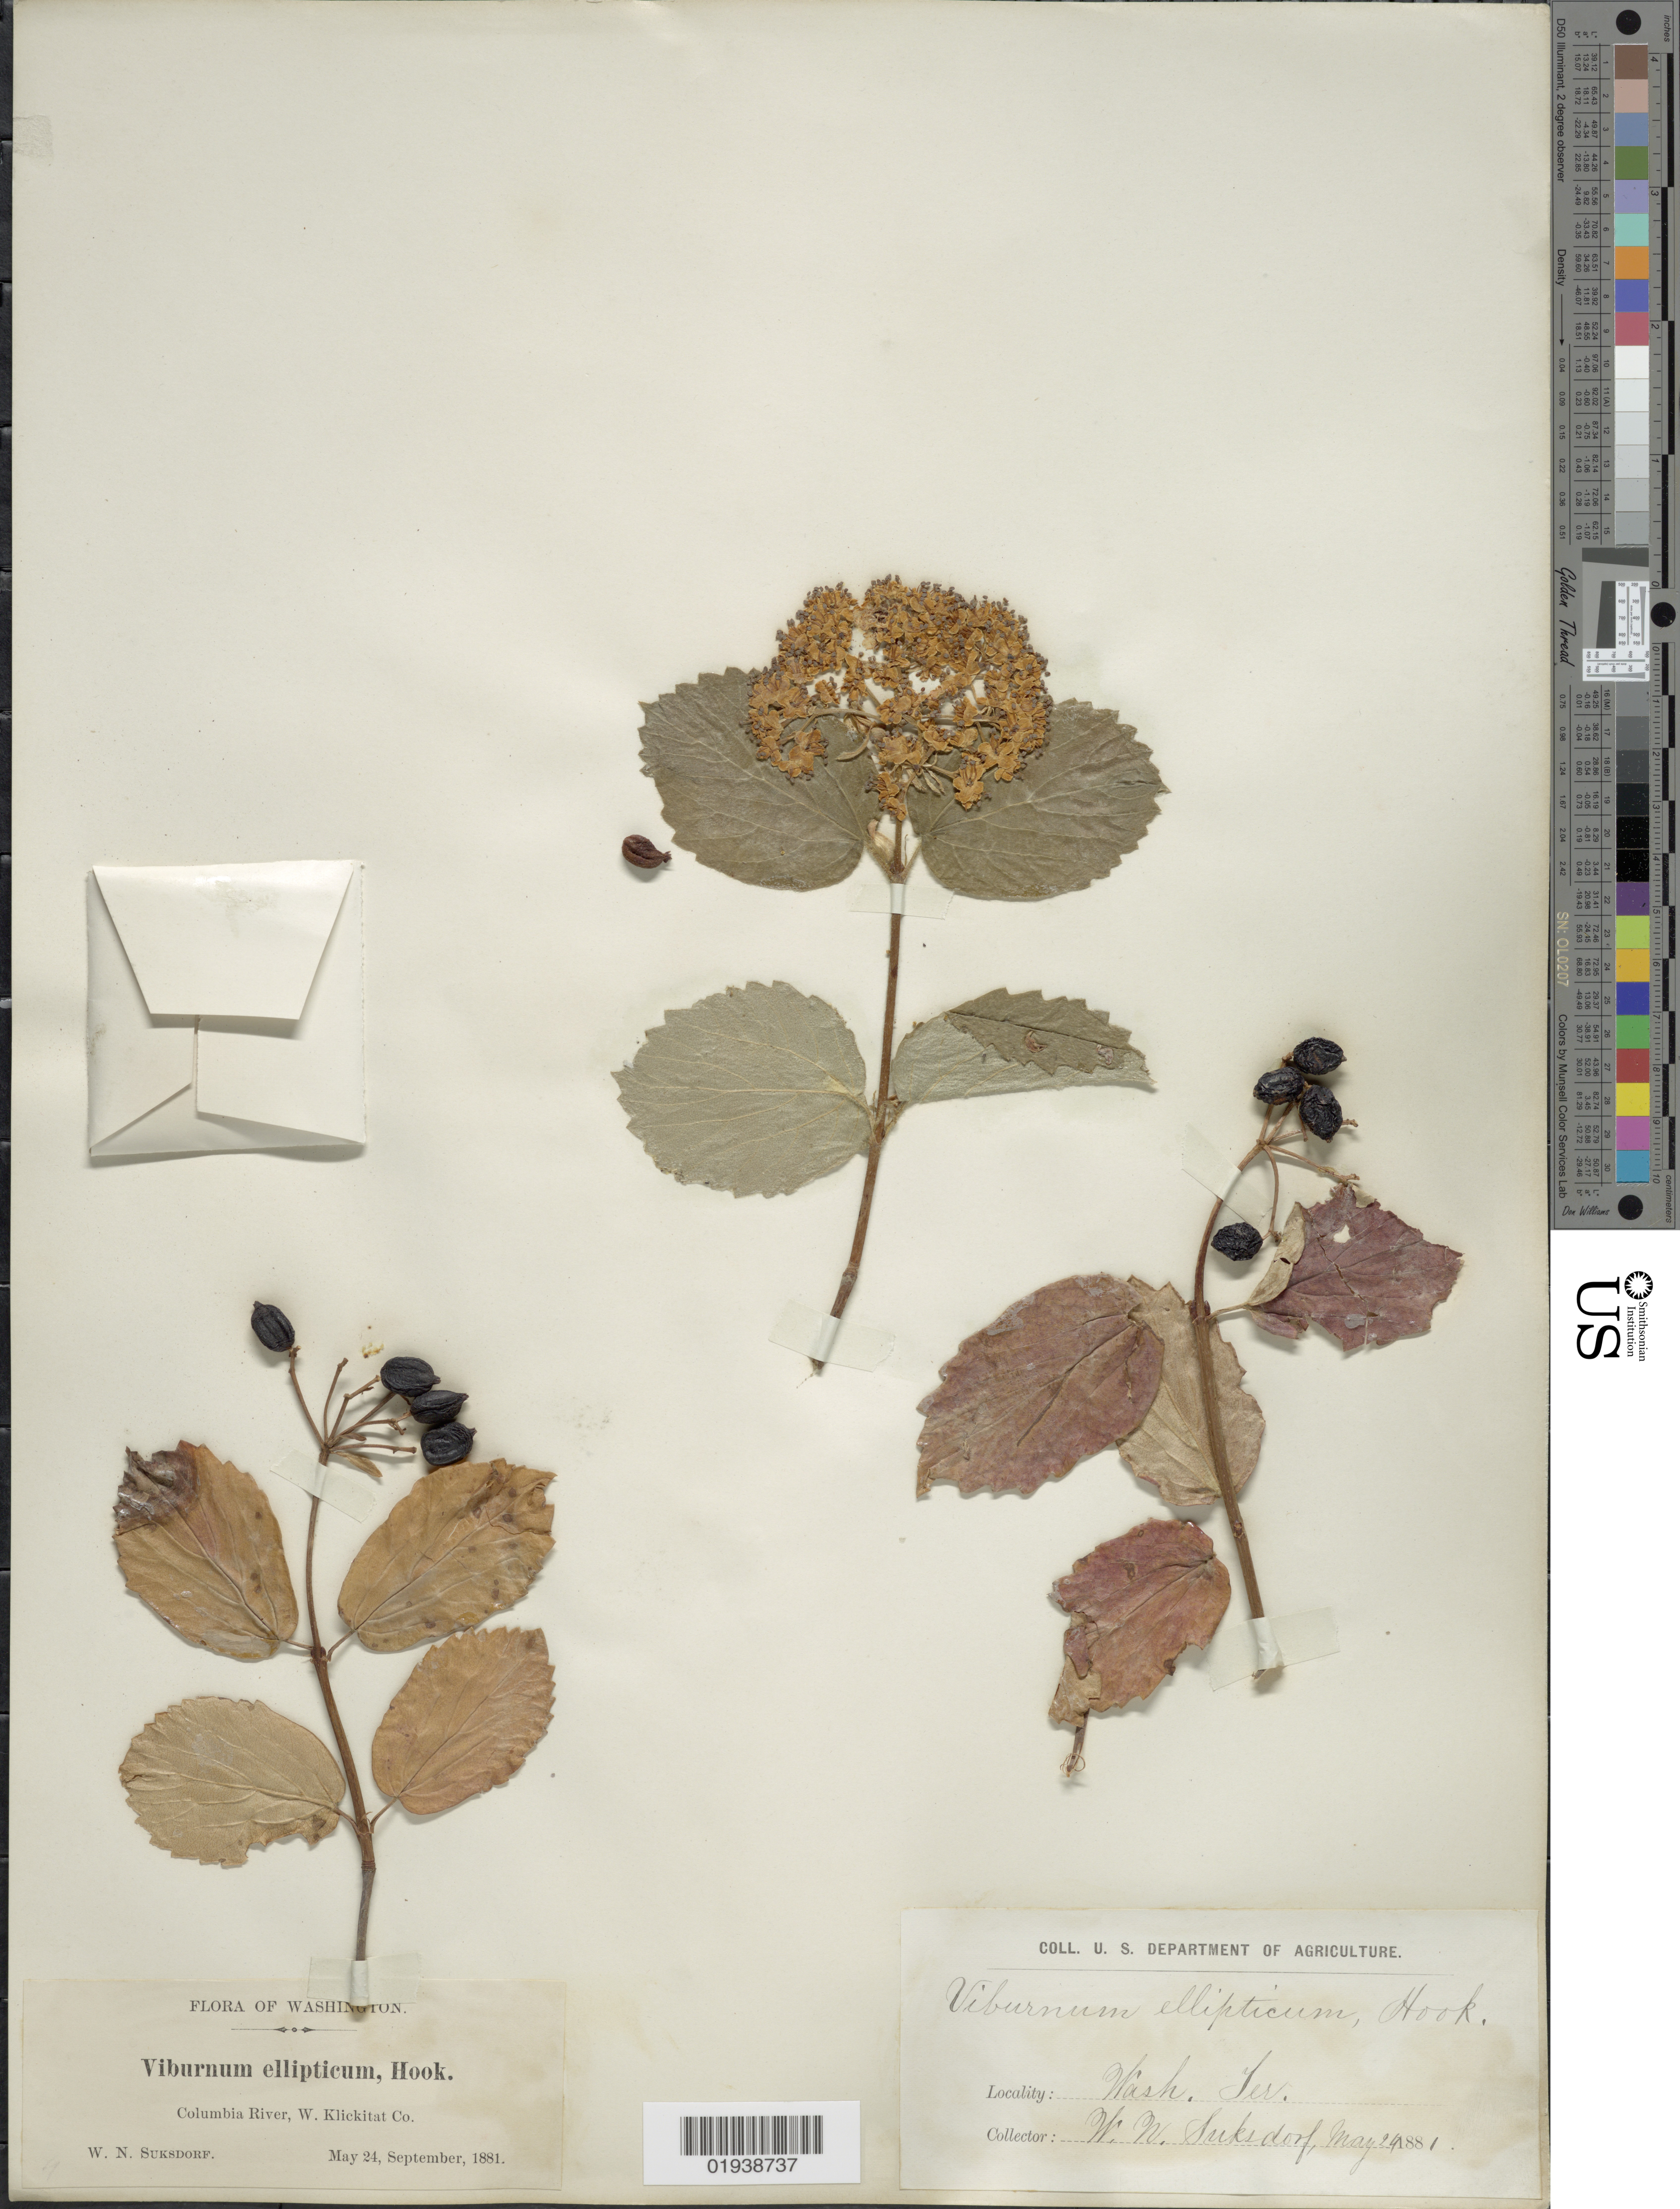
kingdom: Plantae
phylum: Tracheophyta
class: Magnoliopsida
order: Dipsacales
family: Viburnaceae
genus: Viburnum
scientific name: Viburnum ellipticum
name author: Hook.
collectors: W. N. Suksdorf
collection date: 1881-05-24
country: United States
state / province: Washington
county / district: Klickitat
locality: Columbia River, W. Klickitat Co. Wash. Ter.